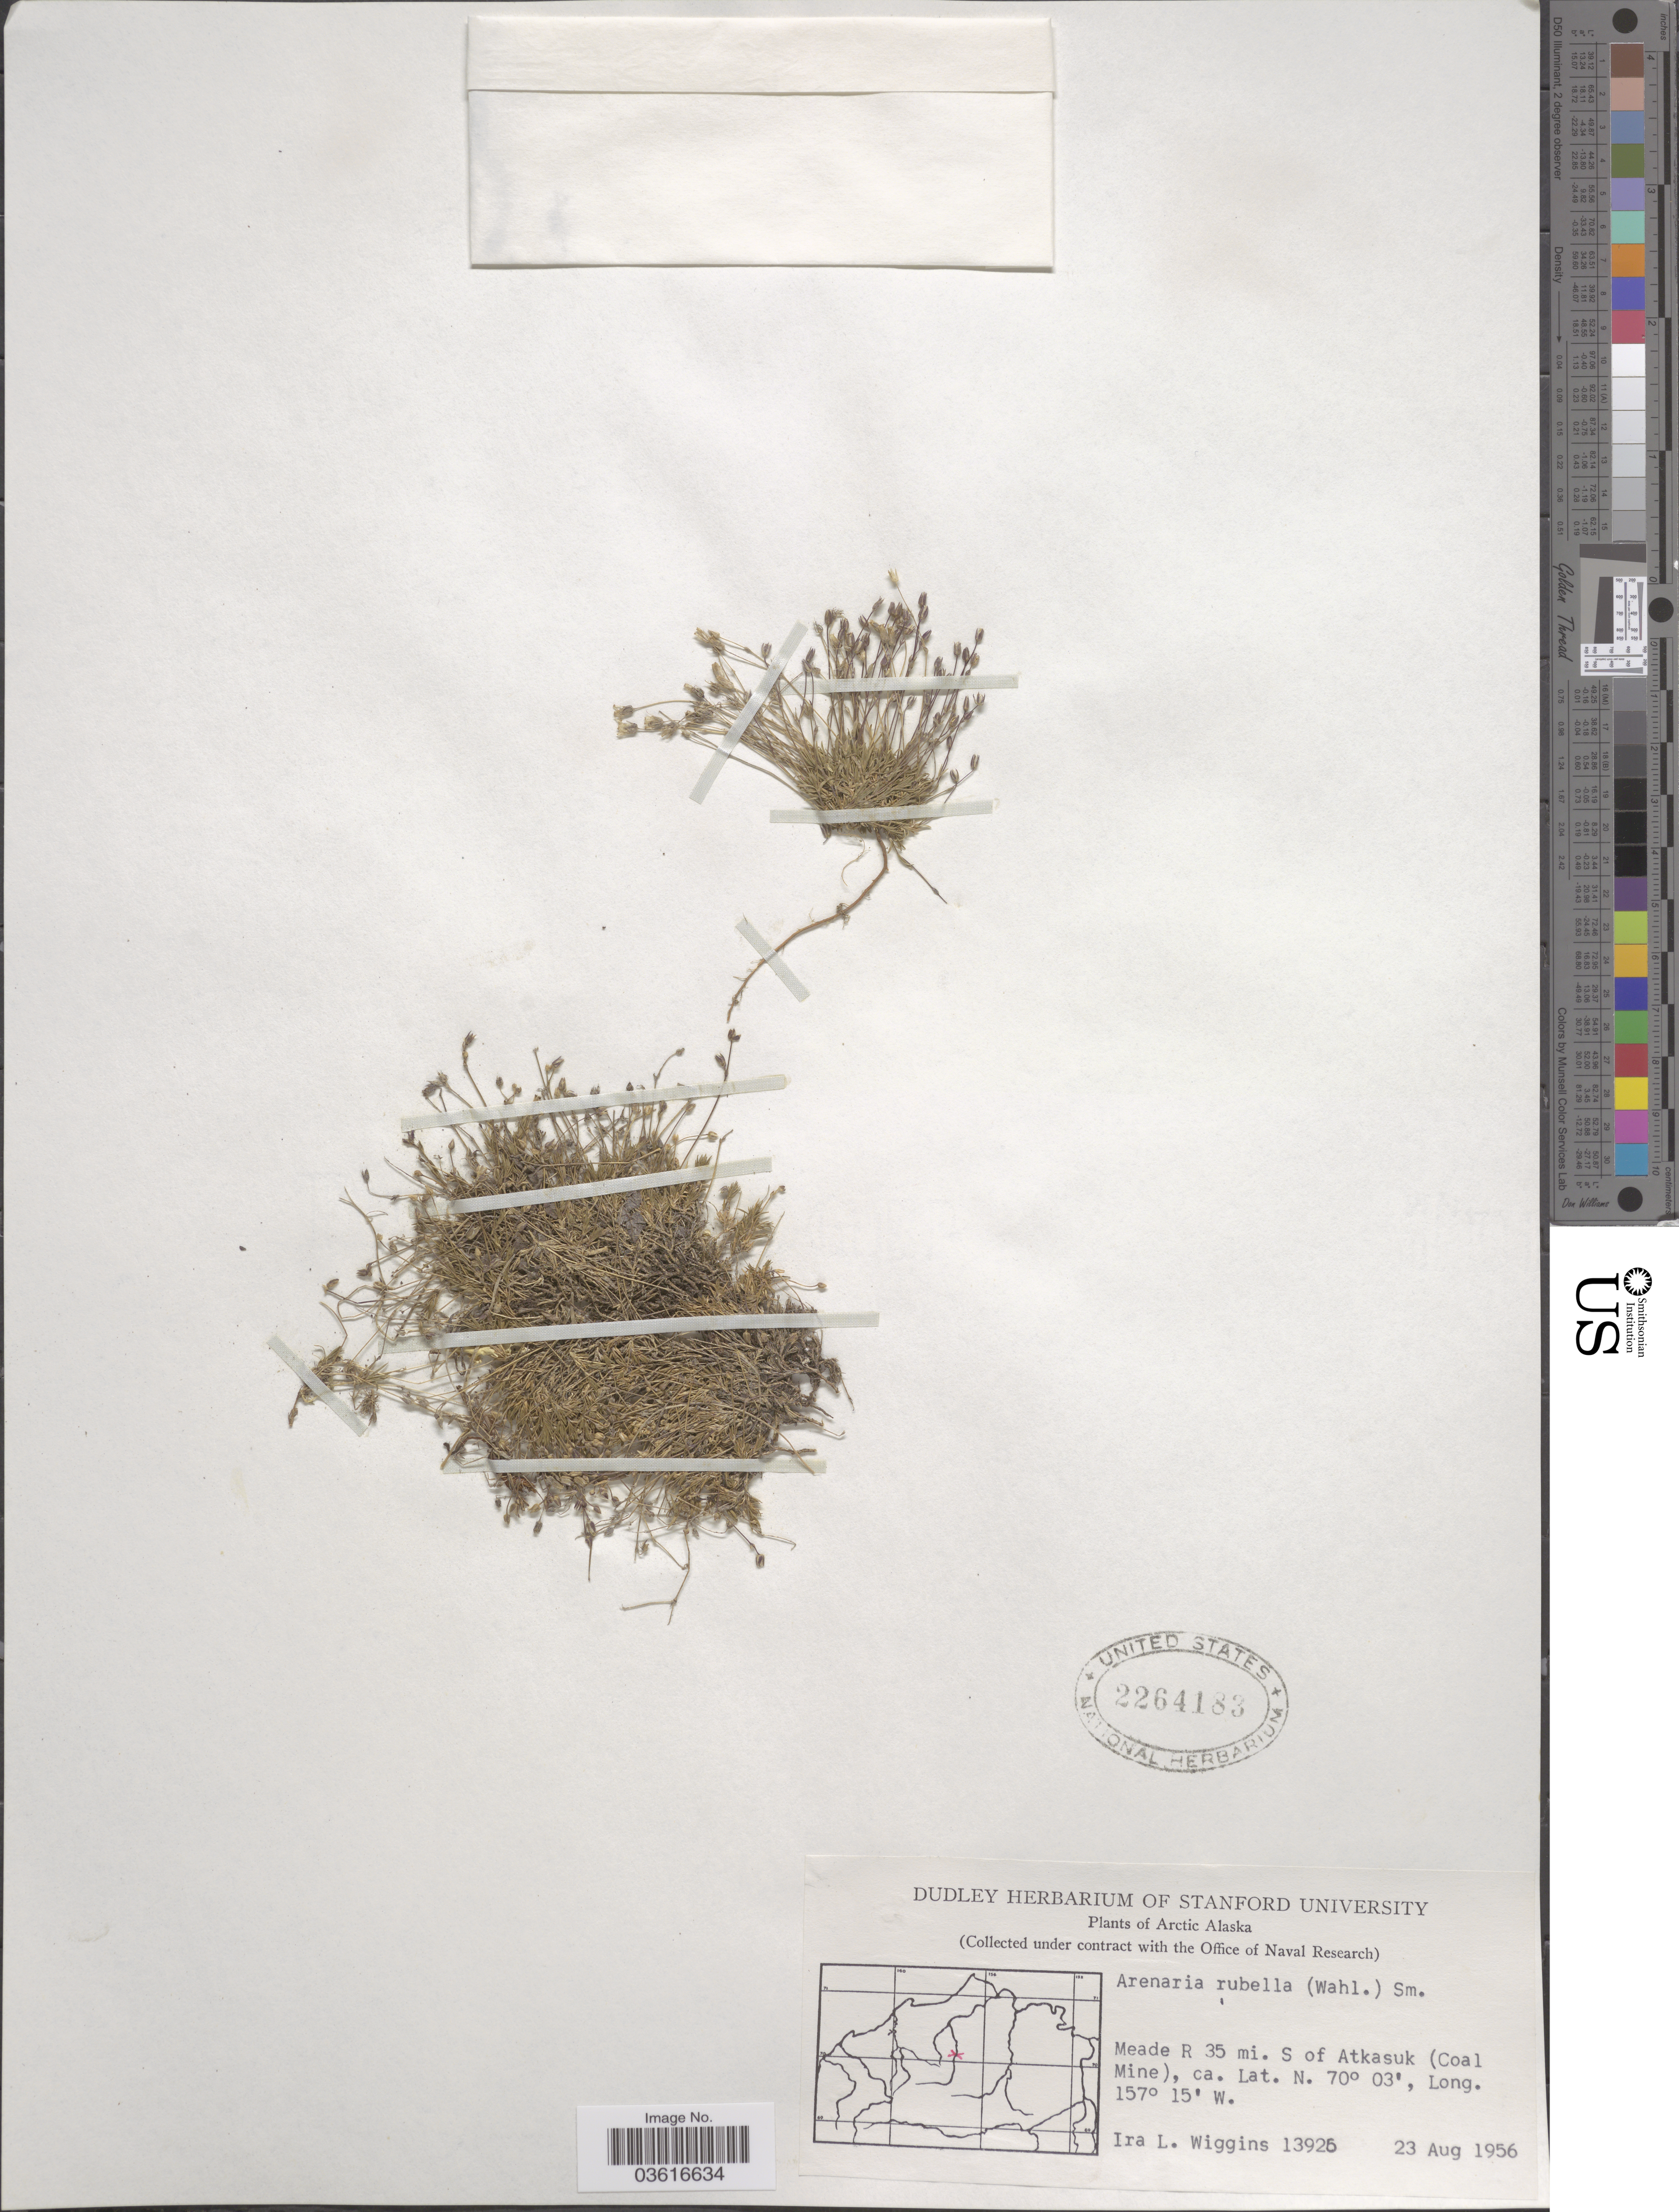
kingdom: Plantae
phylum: Tracheophyta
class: Magnoliopsida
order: Caryophyllales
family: Caryophyllaceae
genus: Minuartia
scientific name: Minuartia rubella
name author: (Wahlenb.) Hiern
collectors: I. L. Wiggins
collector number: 13926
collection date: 1956-08-23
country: United States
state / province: Alaska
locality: Arctic. Meade R 35 mi. S of Atkasuk (Coal Mine).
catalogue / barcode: US 2264183